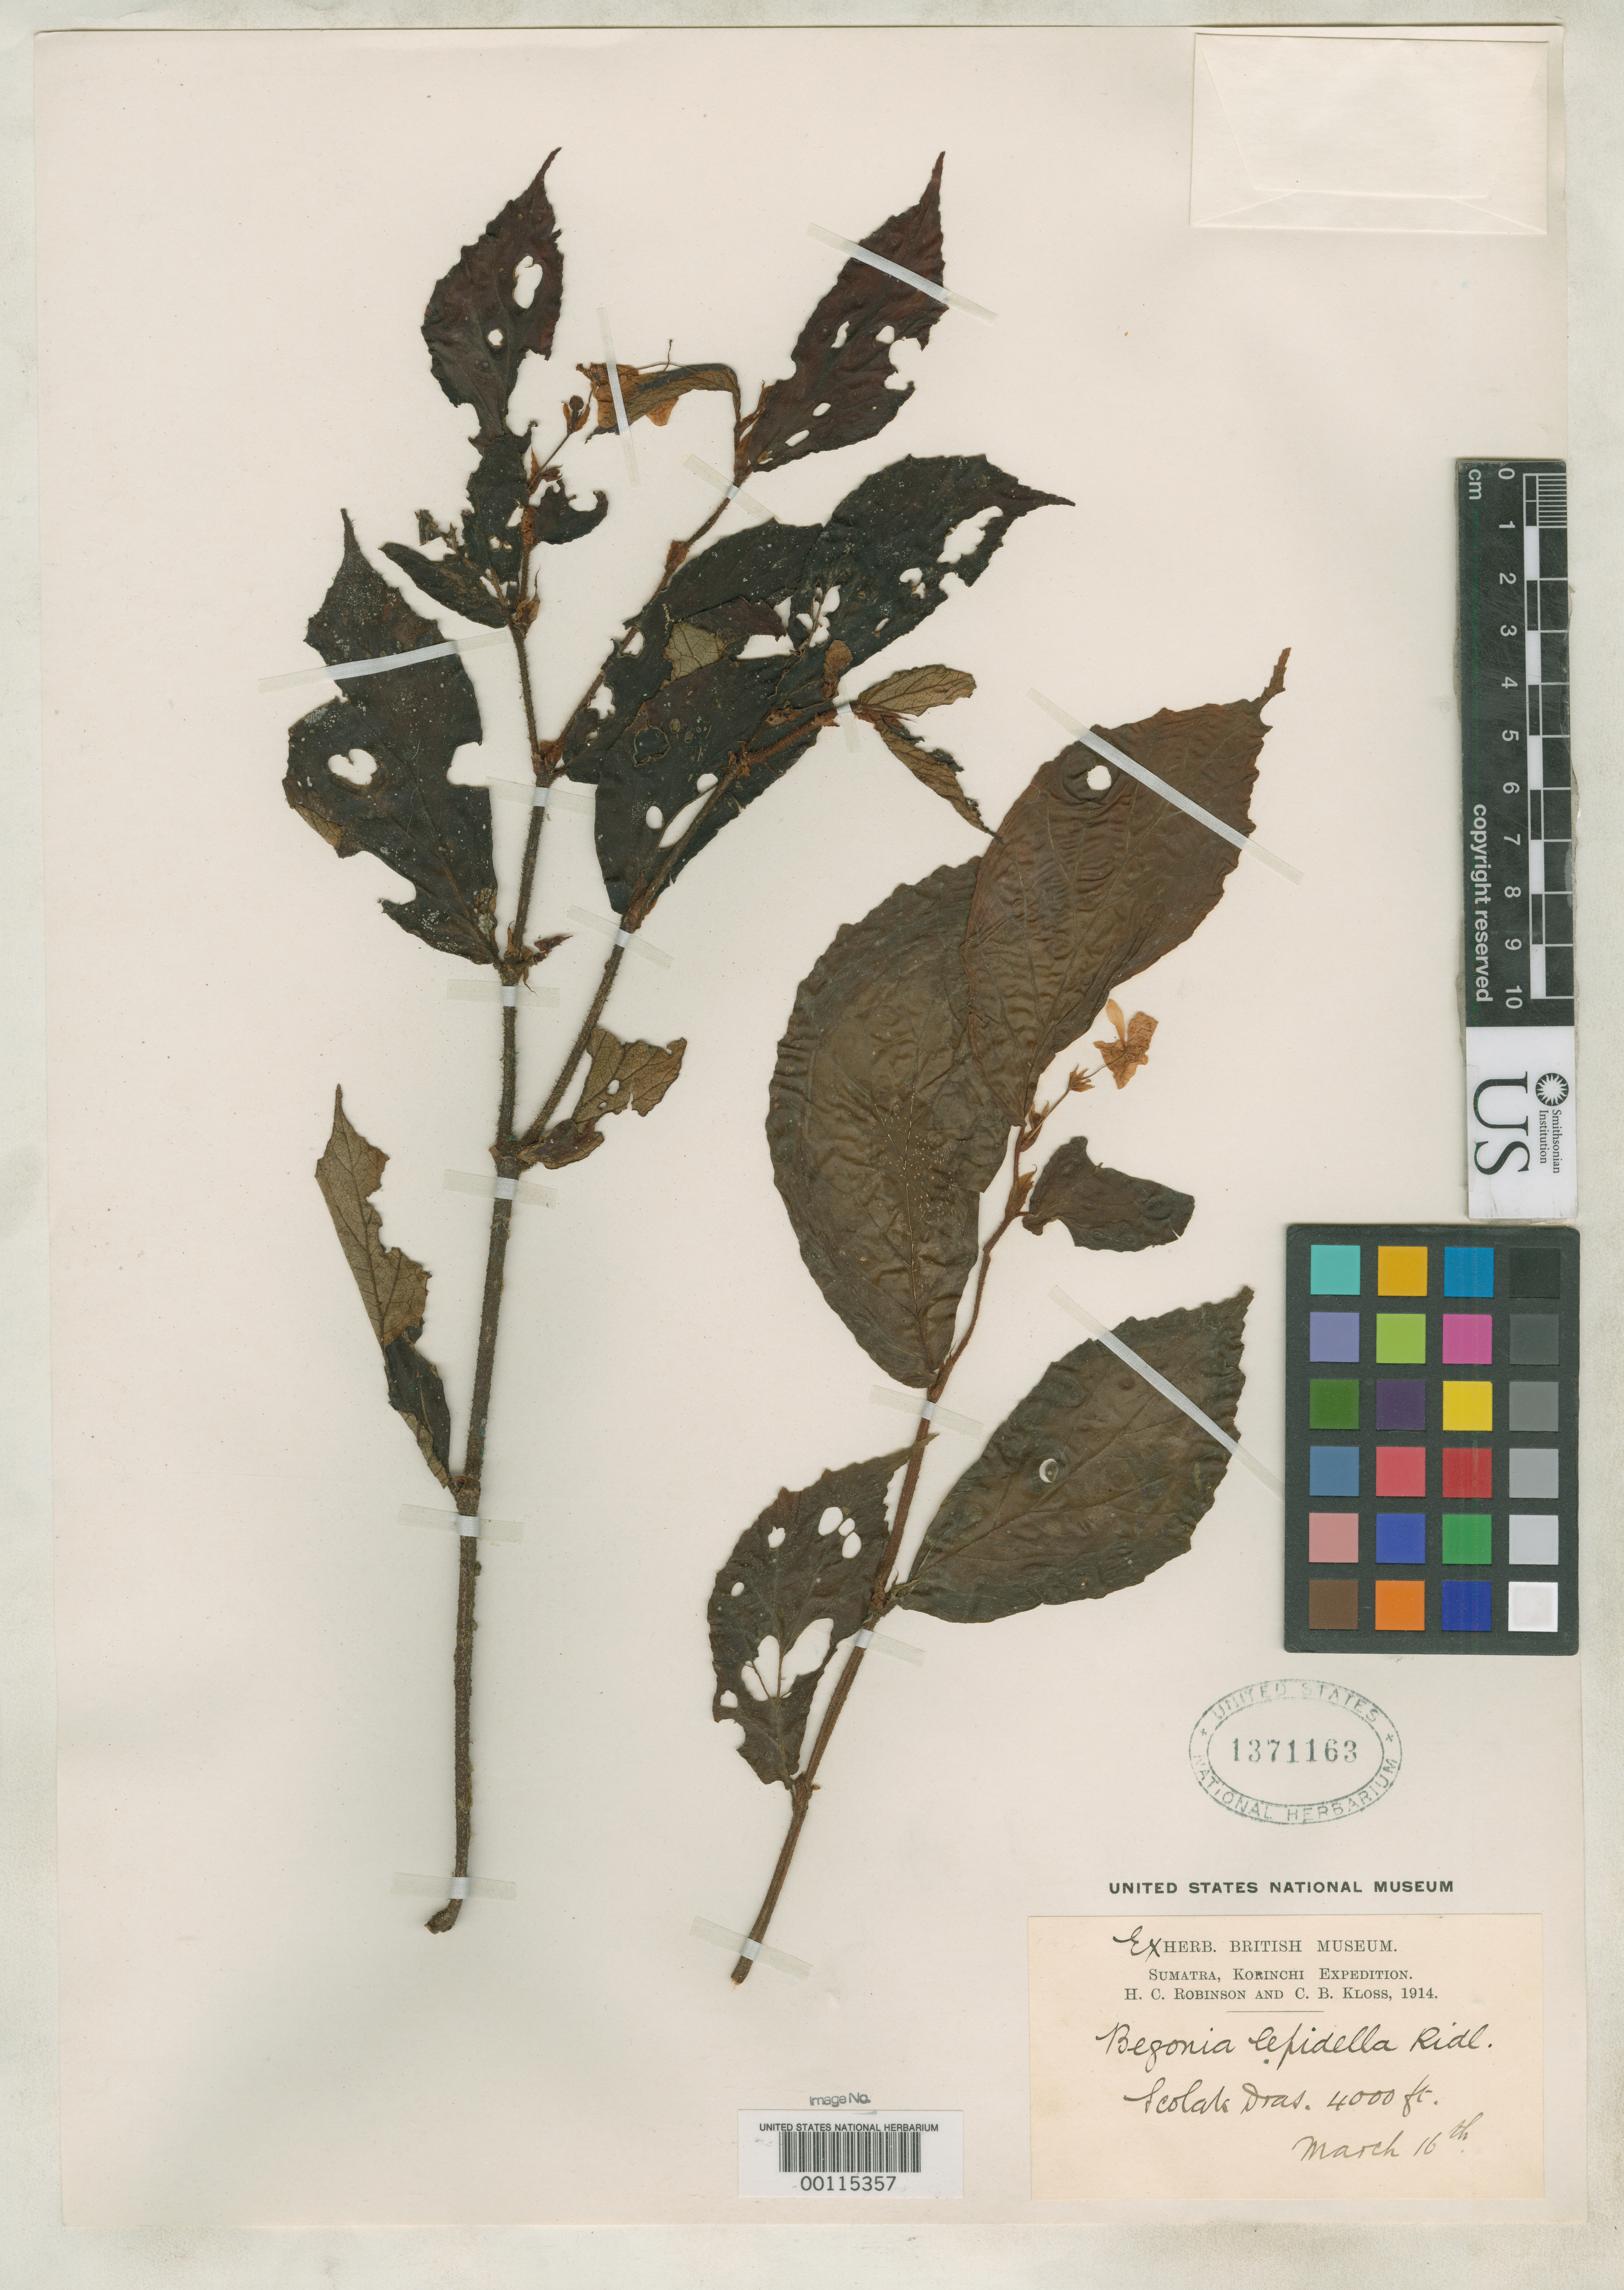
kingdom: Plantae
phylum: Tracheophyta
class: Magnoliopsida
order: Cucurbitales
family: Begoniaceae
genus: Begonia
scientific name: Begonia lepidella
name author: Ridl.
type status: Isotype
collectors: H. C. Robinson & C. Kloss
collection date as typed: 16 Mar 1914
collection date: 1914-03-16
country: Indonesia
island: Sumatra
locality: Sumatra.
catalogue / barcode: US 1371163